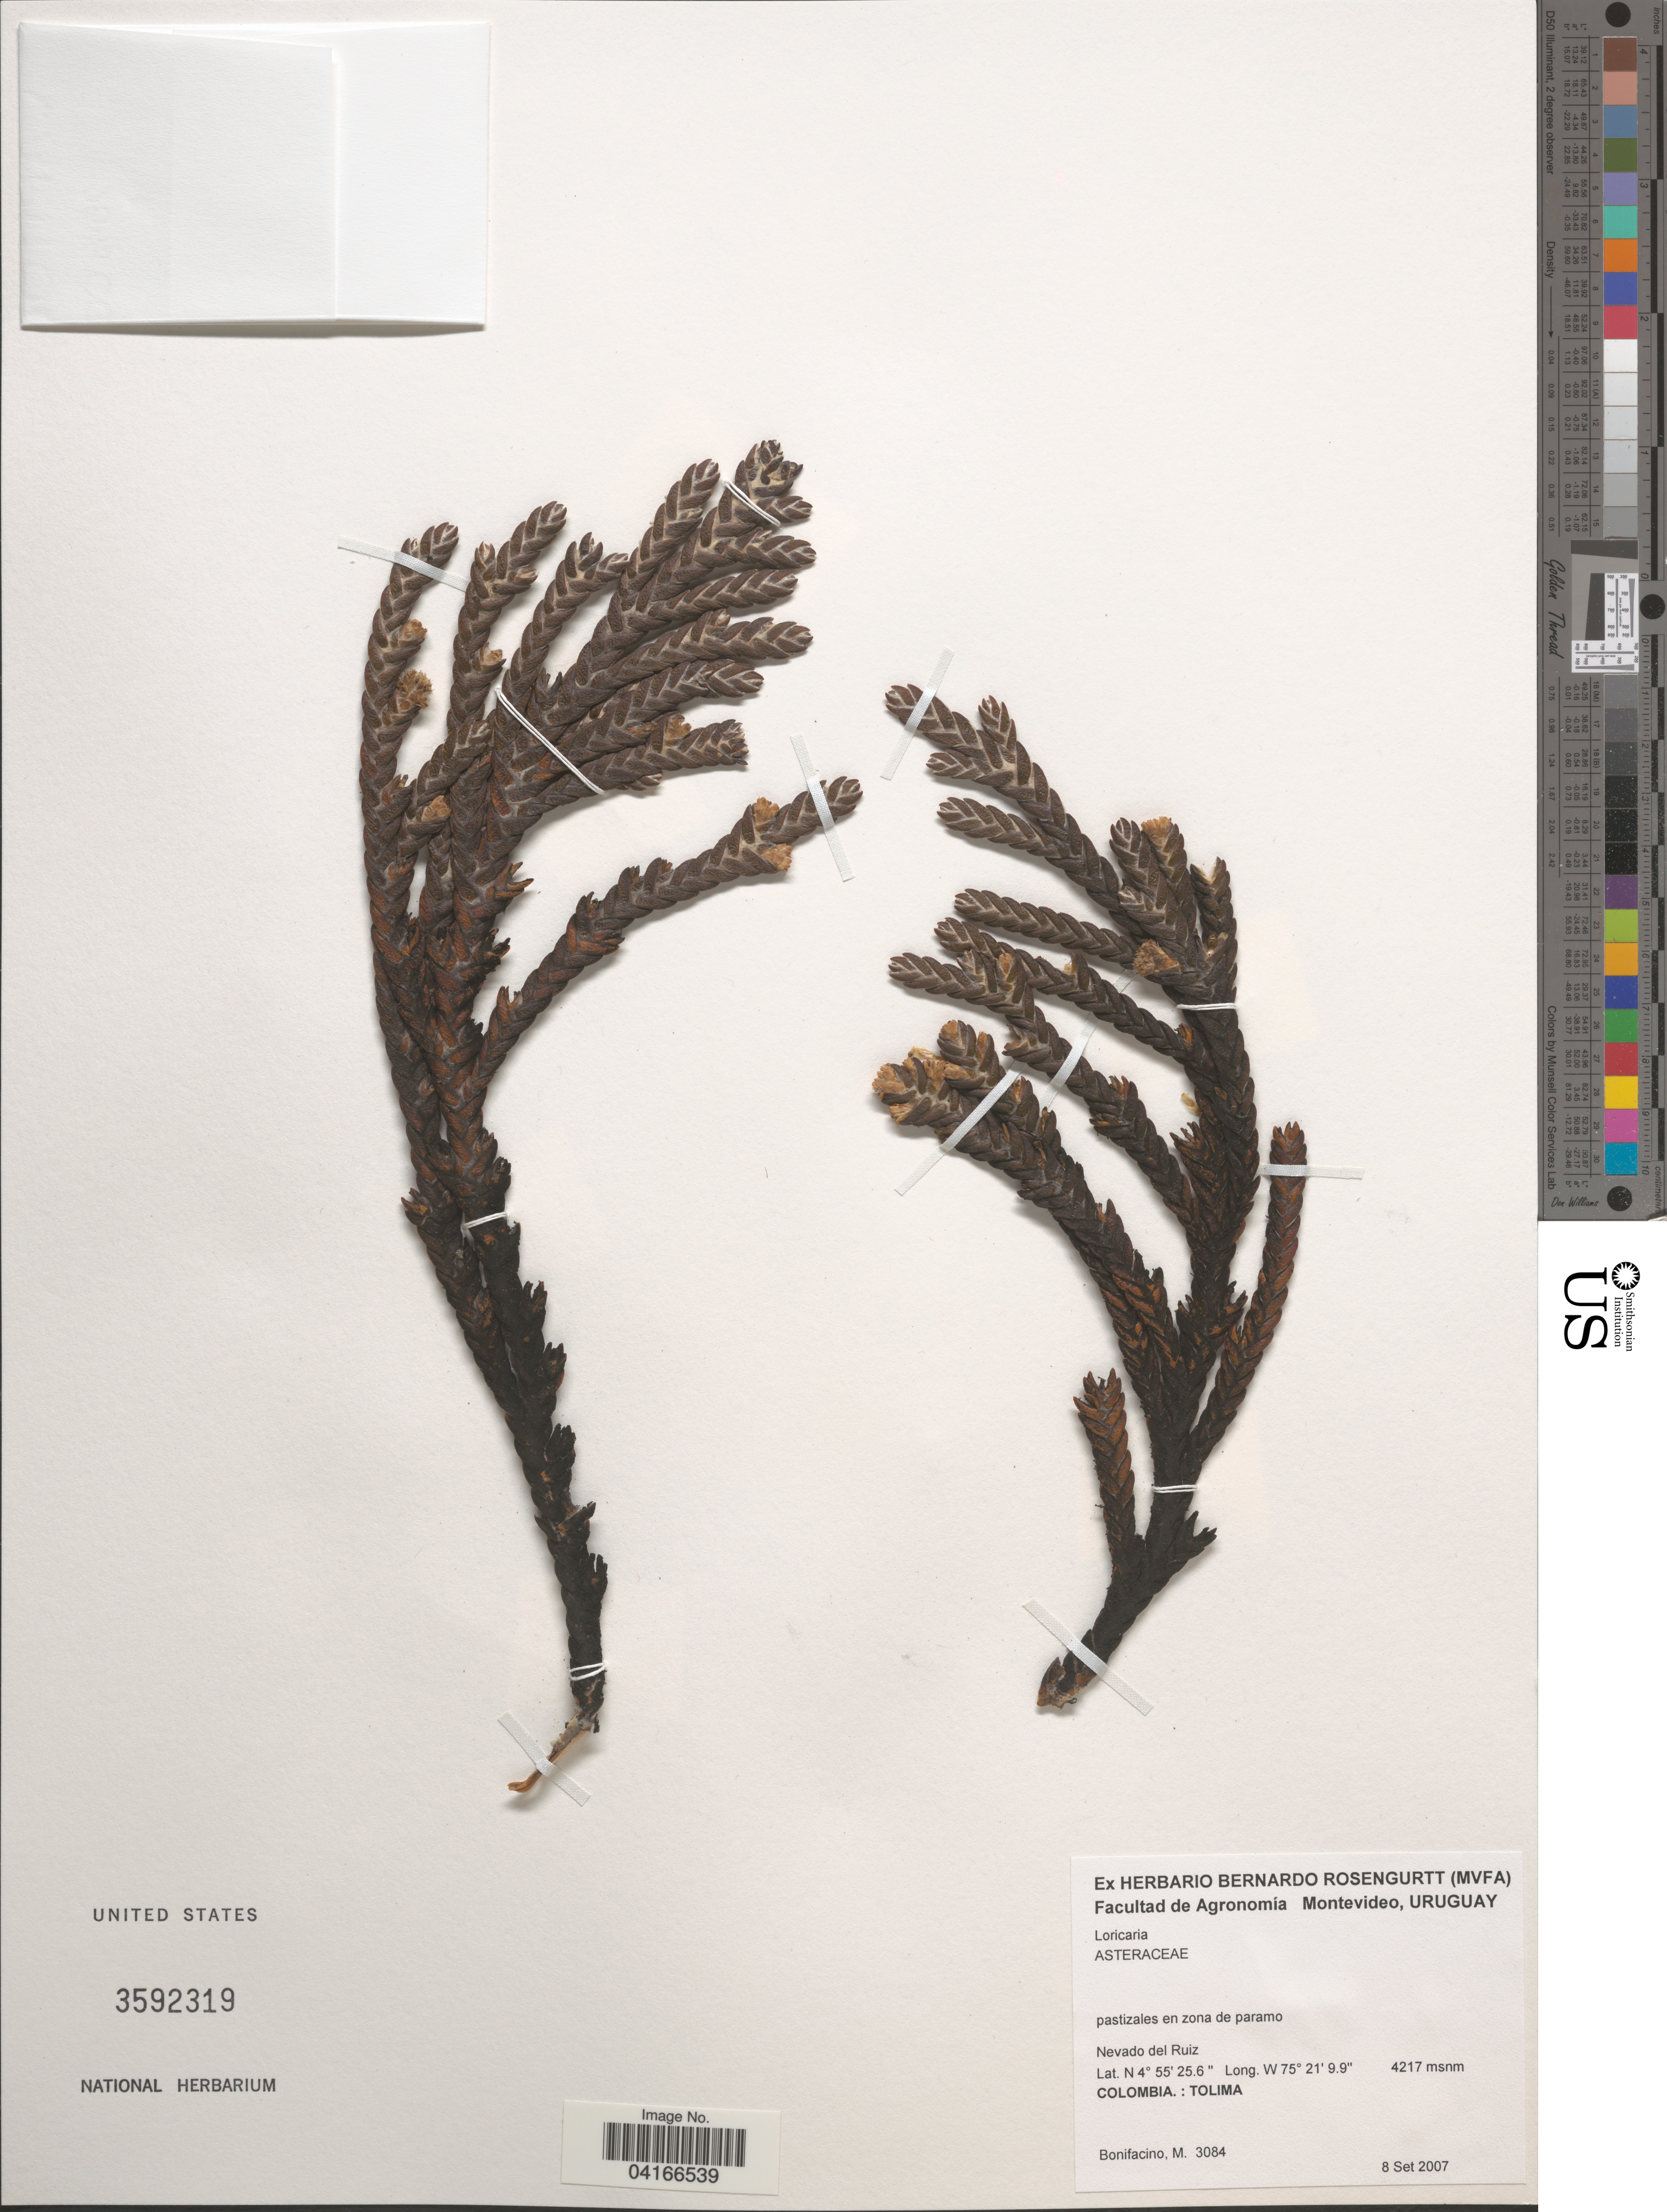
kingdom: Plantae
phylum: Tracheophyta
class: Magnoliopsida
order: Asterales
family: Asteraceae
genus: Loricaria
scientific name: Loricaria sp.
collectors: M. Bonifacino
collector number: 3084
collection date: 2007-09-08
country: Colombia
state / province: Tolima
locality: Nevado del Ruiz.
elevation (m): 4217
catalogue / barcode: US 3592319